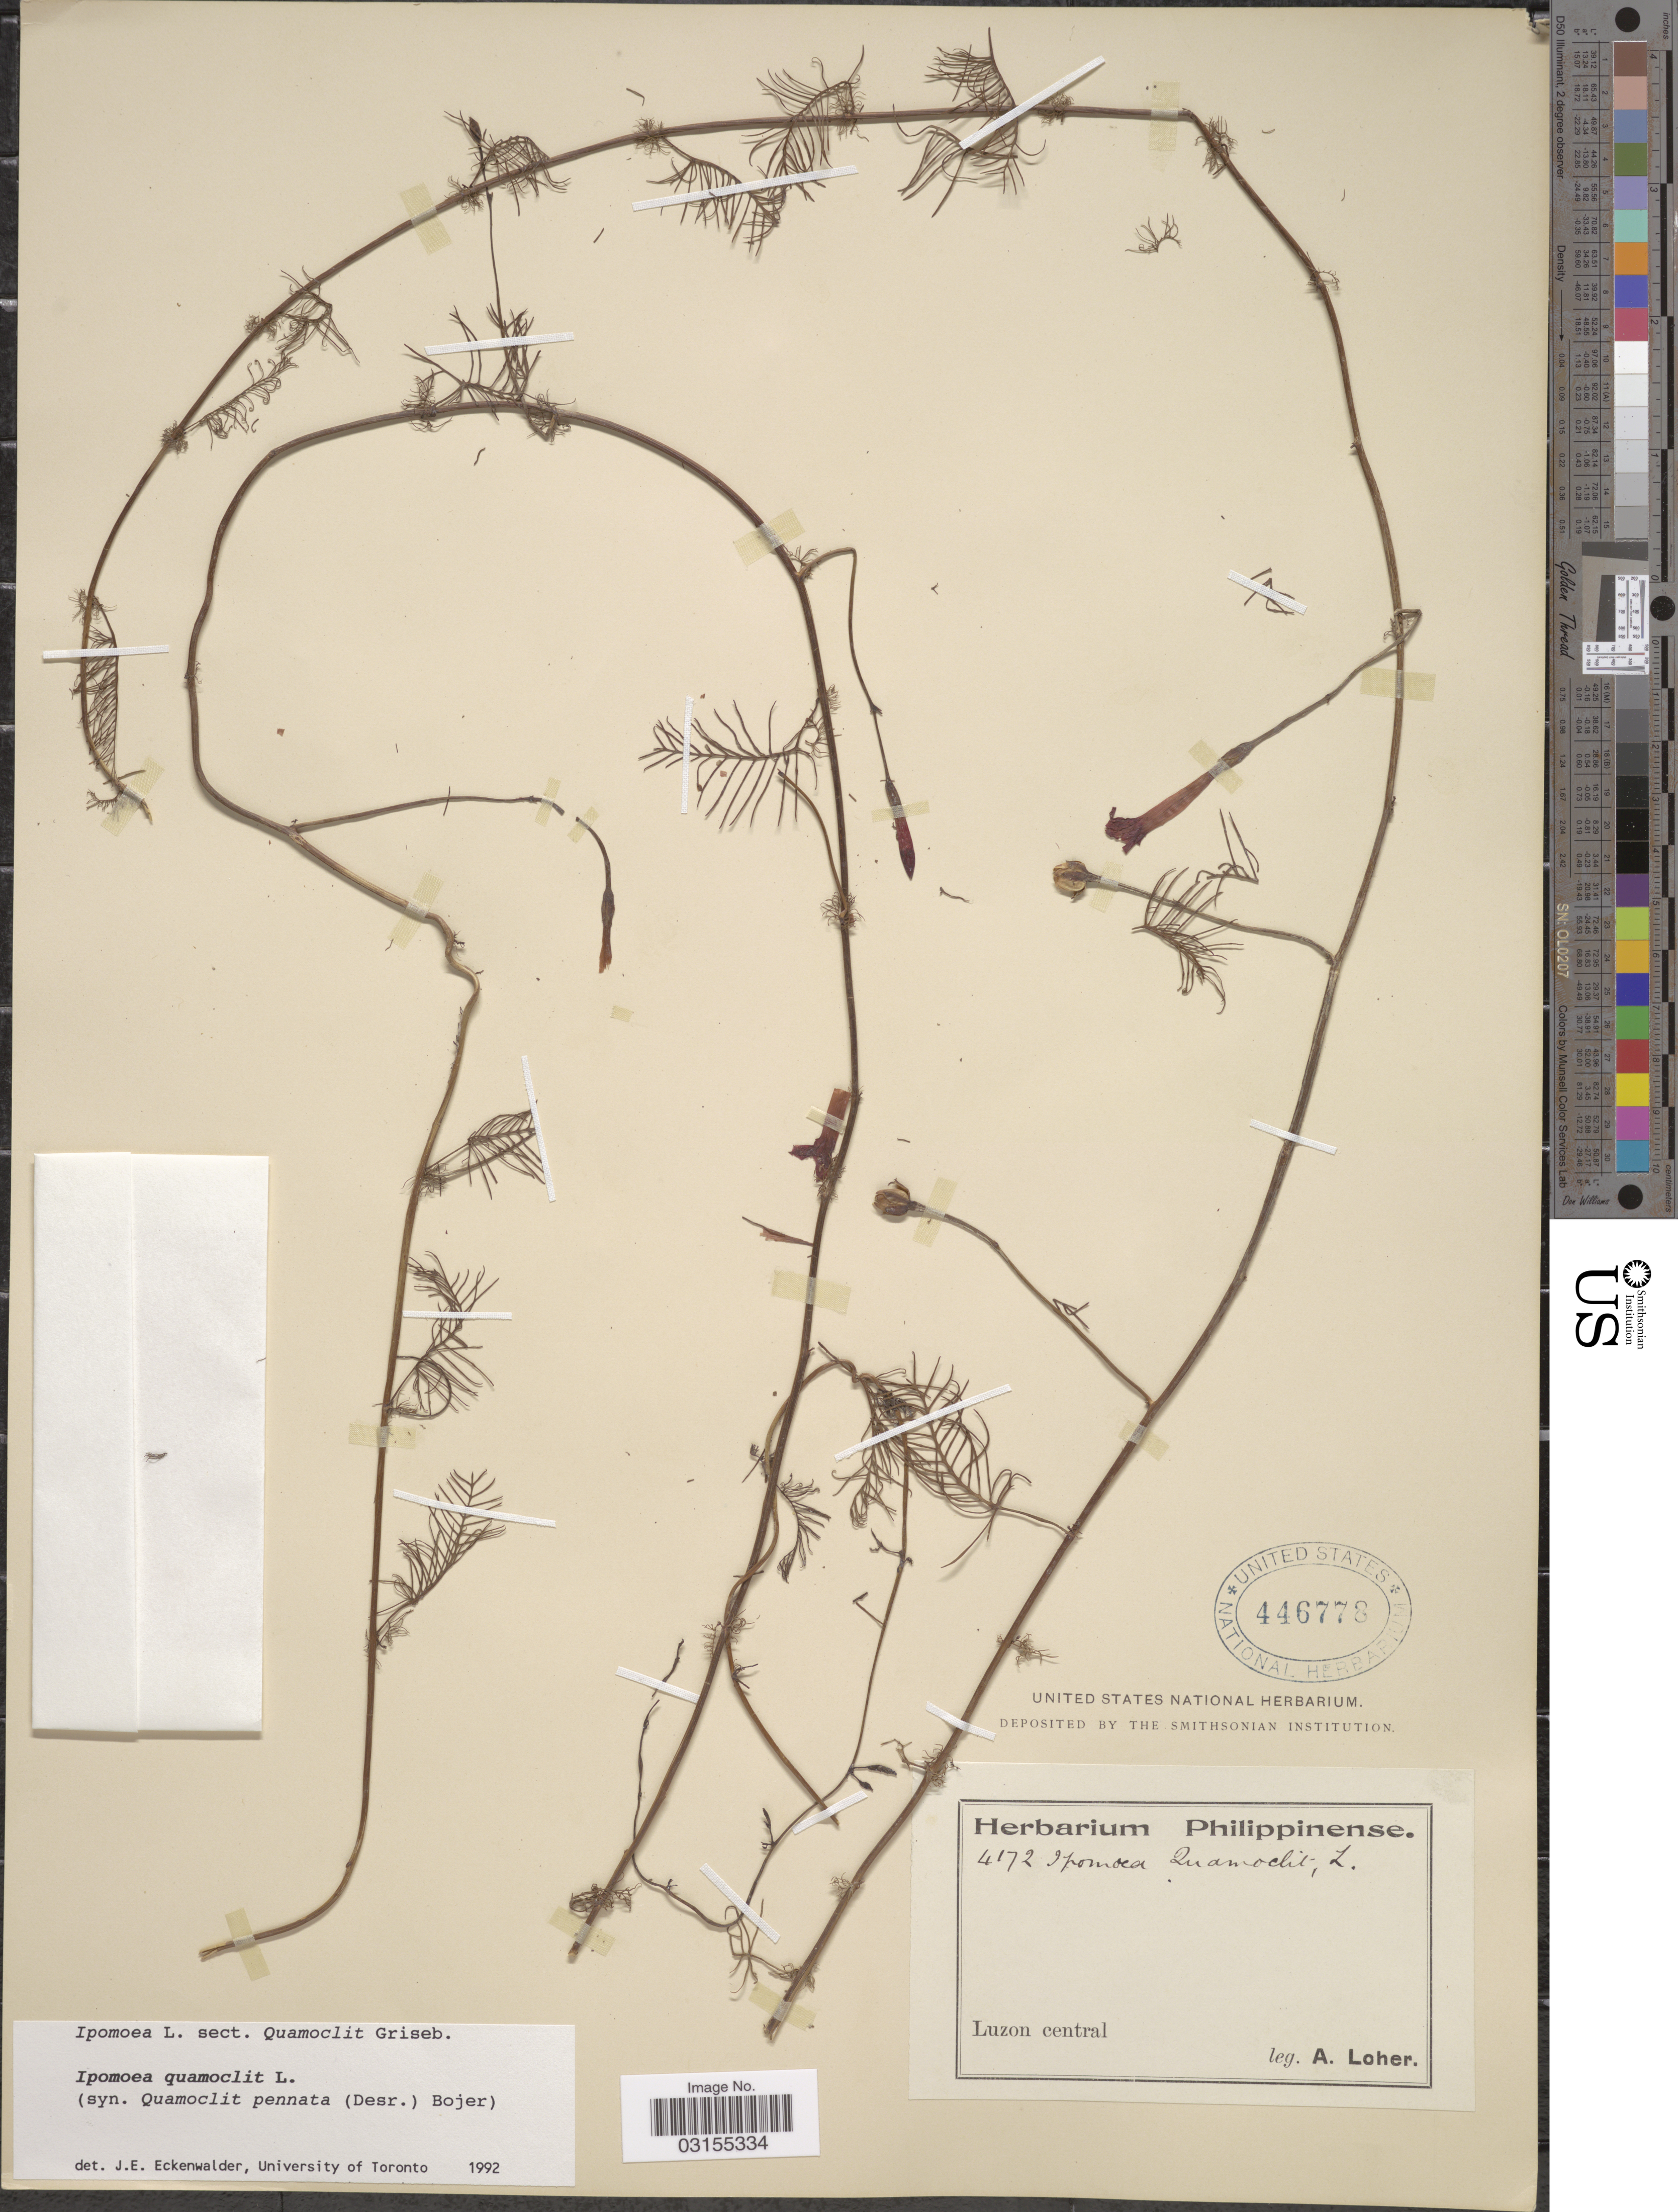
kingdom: Plantae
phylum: Tracheophyta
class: Magnoliopsida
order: Solanales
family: Convolvulaceae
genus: Ipomoea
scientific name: Ipomoea quamoclit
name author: L.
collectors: A. Loher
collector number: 4172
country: Philippines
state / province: Central Luzon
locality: Luzon Central.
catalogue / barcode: US 446778